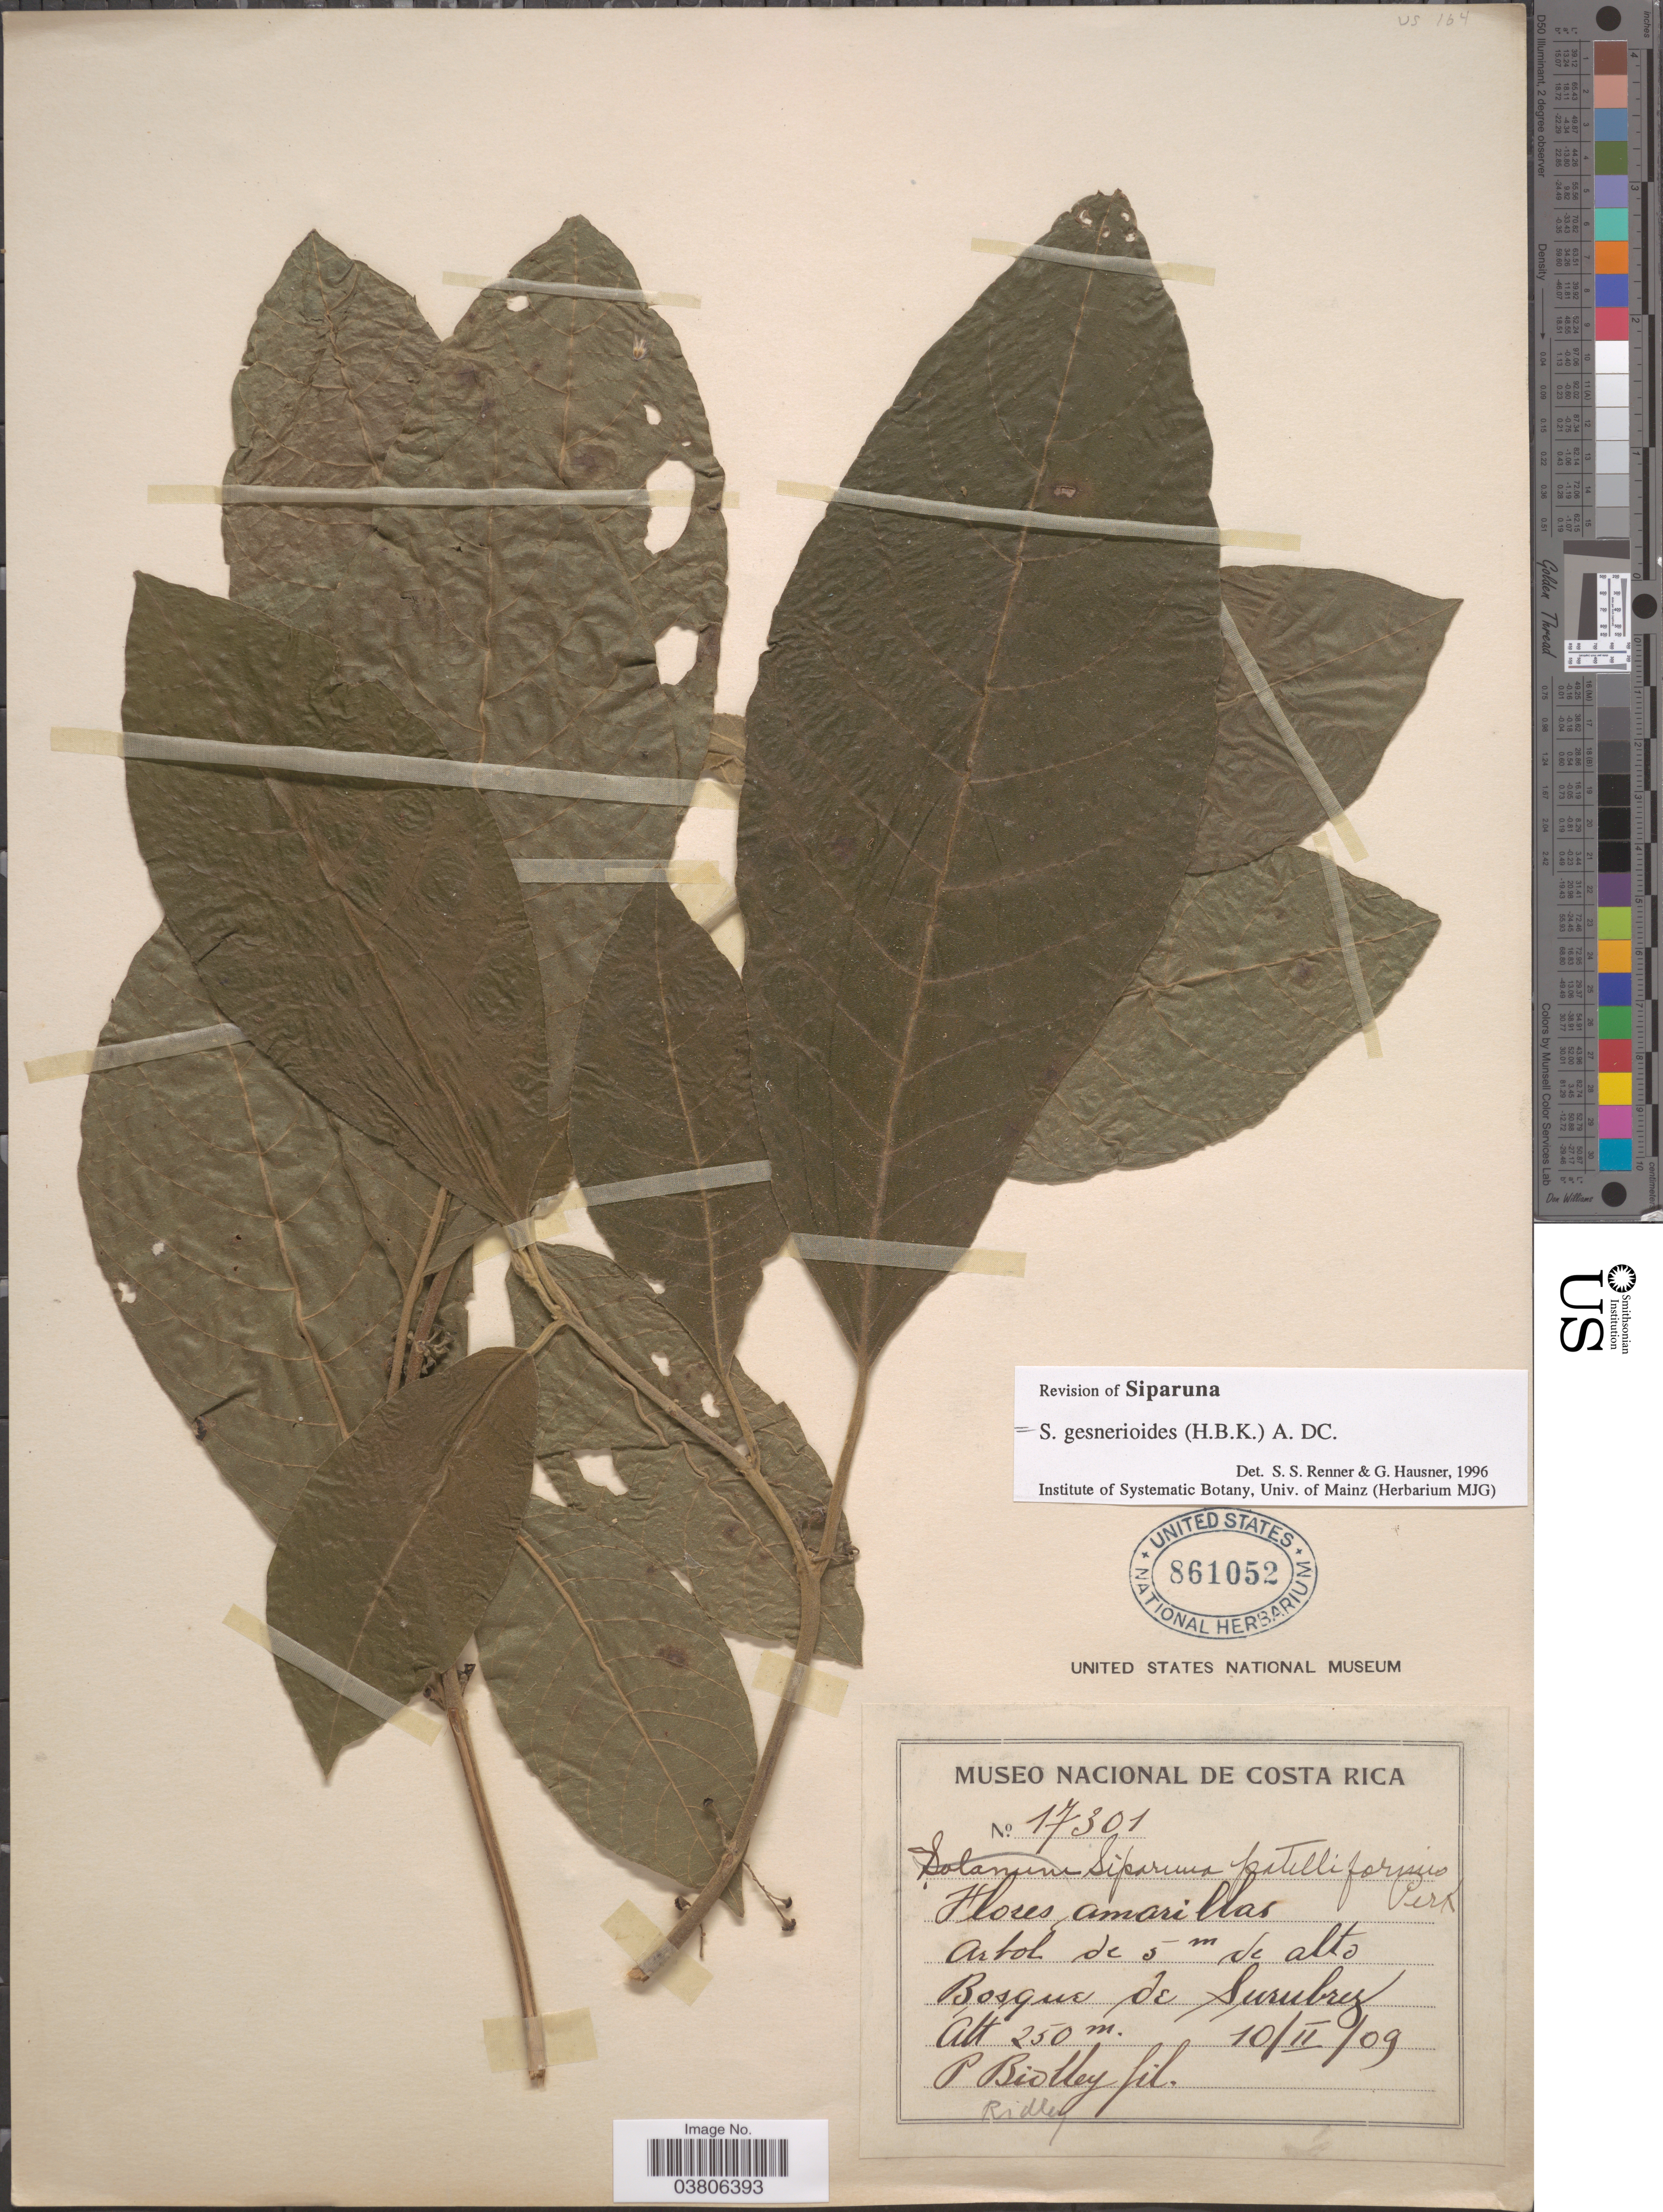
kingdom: Plantae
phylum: Tracheophyta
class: Magnoliopsida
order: Laurales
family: Siparunaceae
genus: Siparuna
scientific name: Siparuna gesnerioides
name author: (Kunth) A. DC.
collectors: P. Biolley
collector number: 17301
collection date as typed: Transcribed d/m/y: 10/2/9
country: Costa Rica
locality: Bosque de Surubus.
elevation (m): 250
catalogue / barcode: US 861052